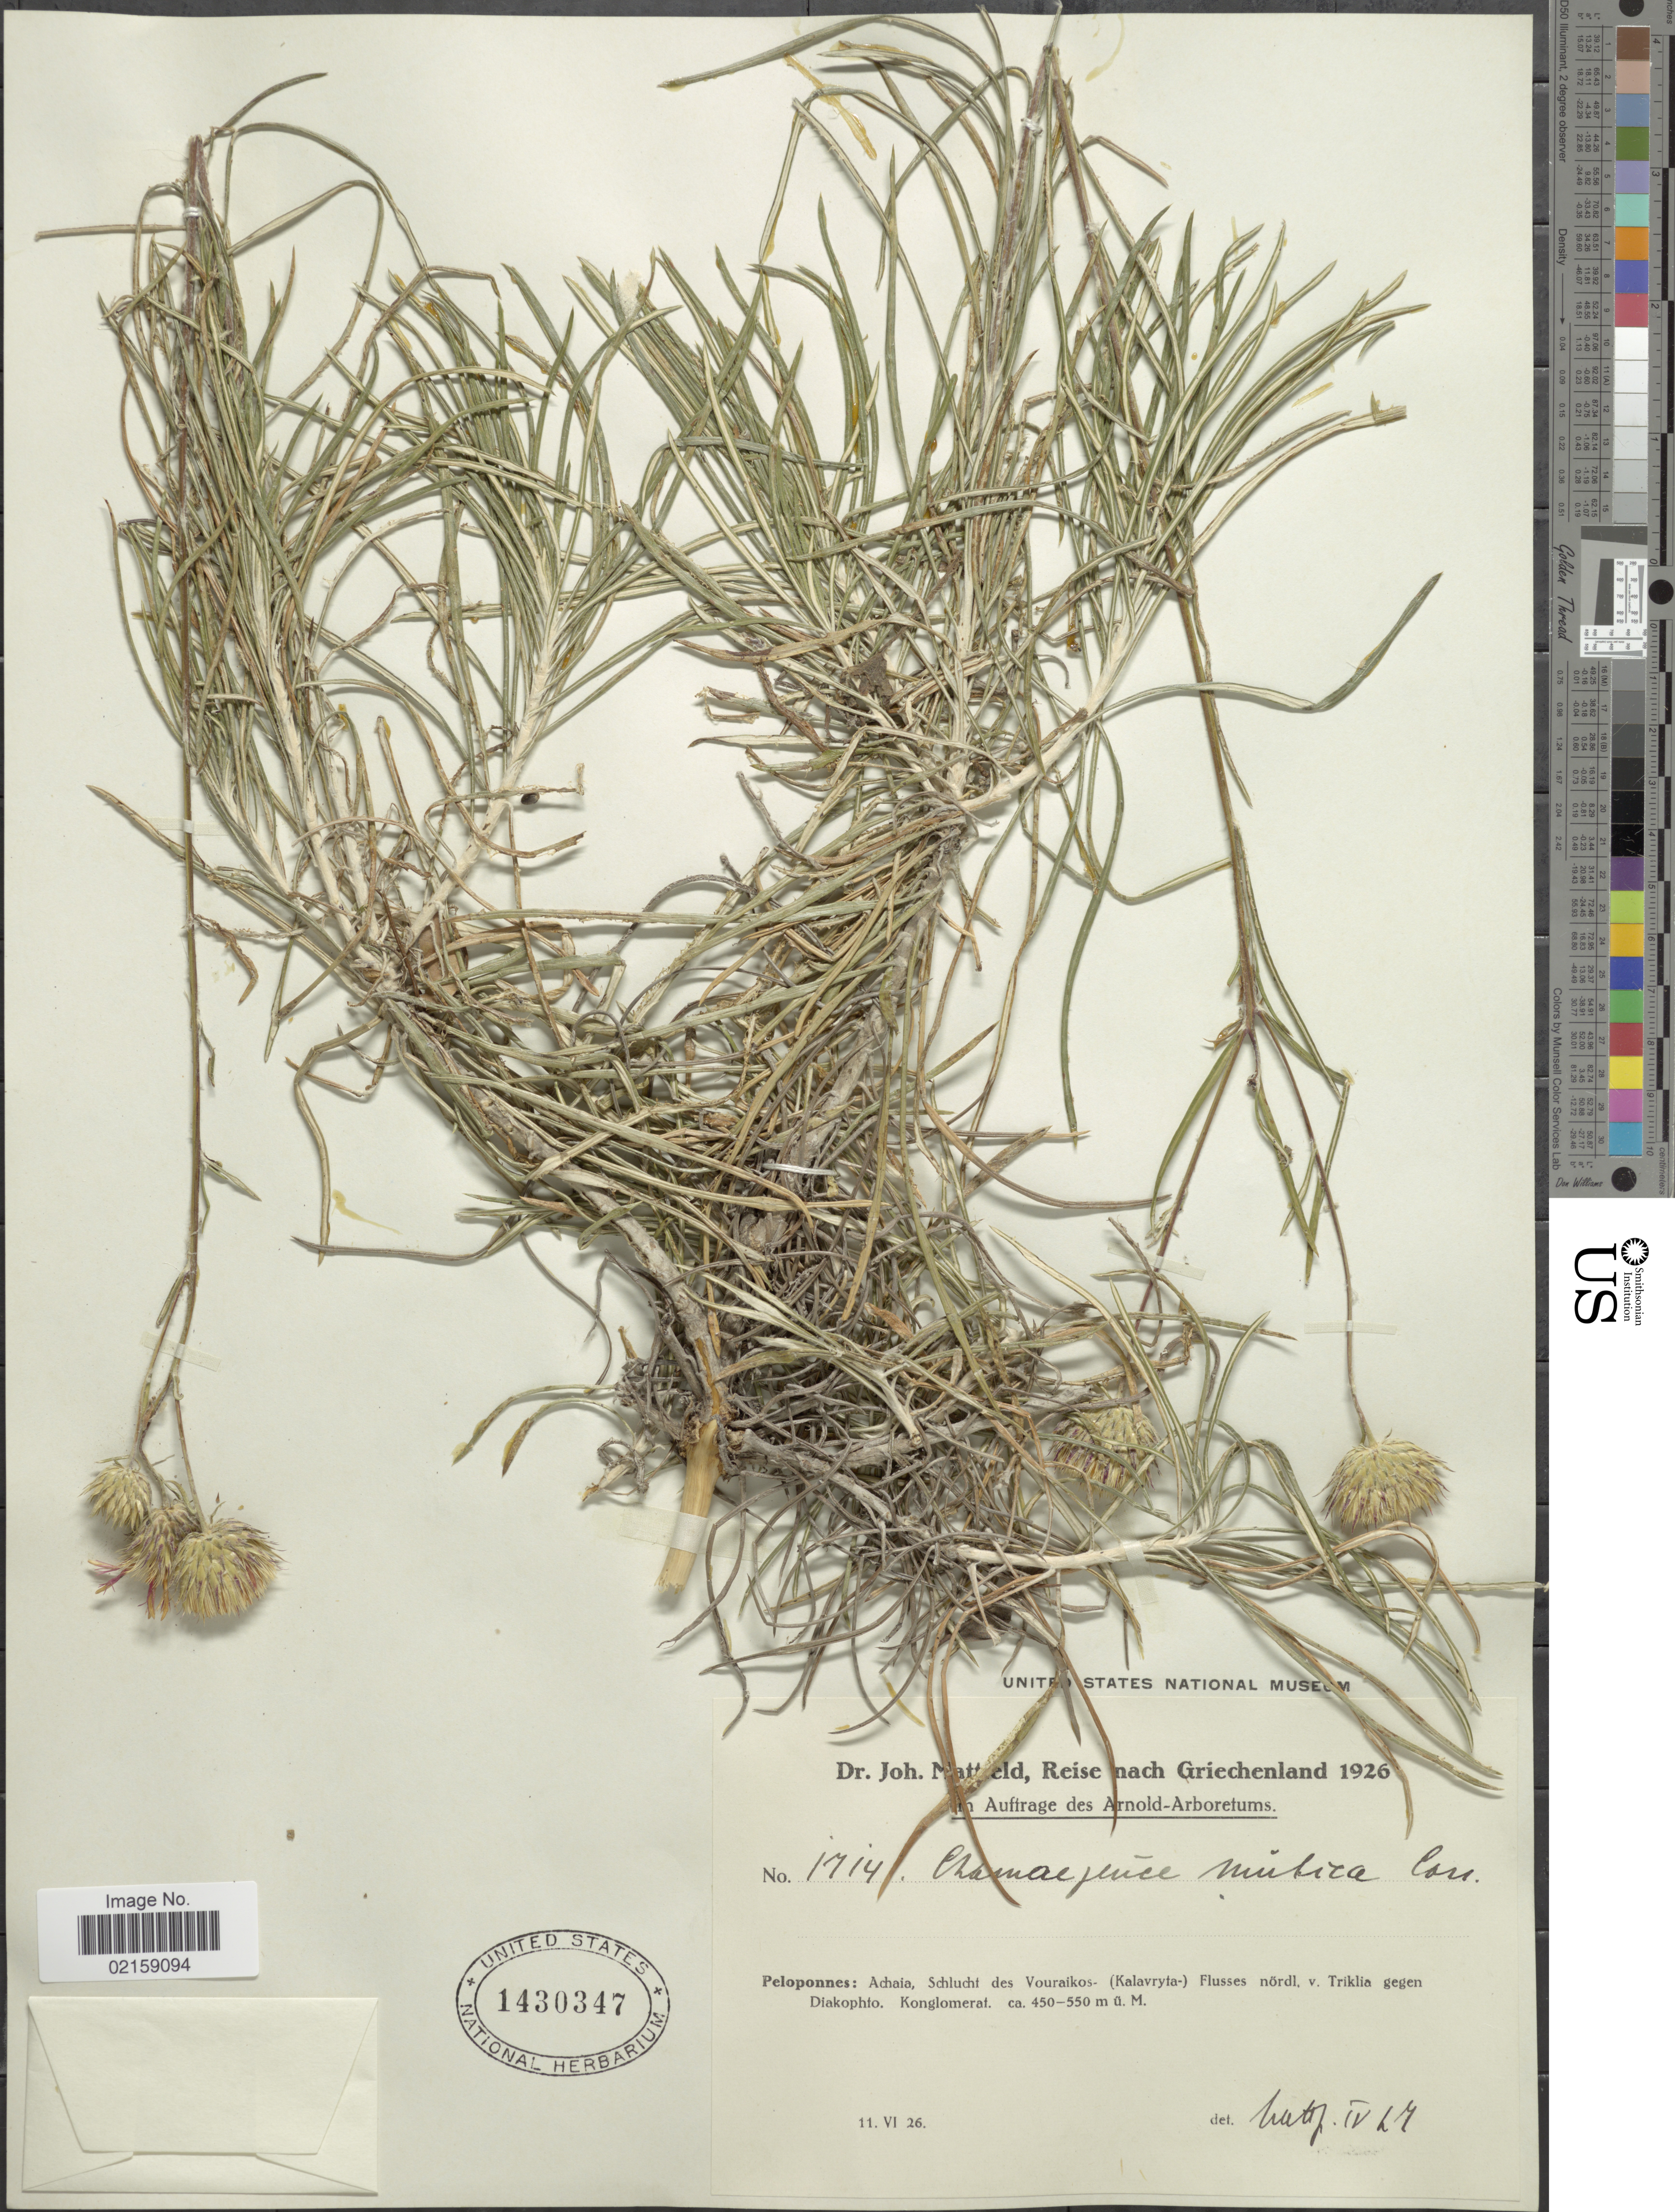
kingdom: Plantae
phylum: Tracheophyta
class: Magnoliopsida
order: Asterales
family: Asteraceae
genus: Ptilostemon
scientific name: Ptilostemon chamaepeuce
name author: (L.) Less.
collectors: J. Mattfeld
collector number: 1714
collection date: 1926-06-11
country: Greece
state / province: Peloponnese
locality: Achaia, Schlucht des Vouraikos- (Kalavryta) Flusses nordl, v. Triklia gegen Diakophto, Konglomerat.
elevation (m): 450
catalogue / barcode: US 1430347